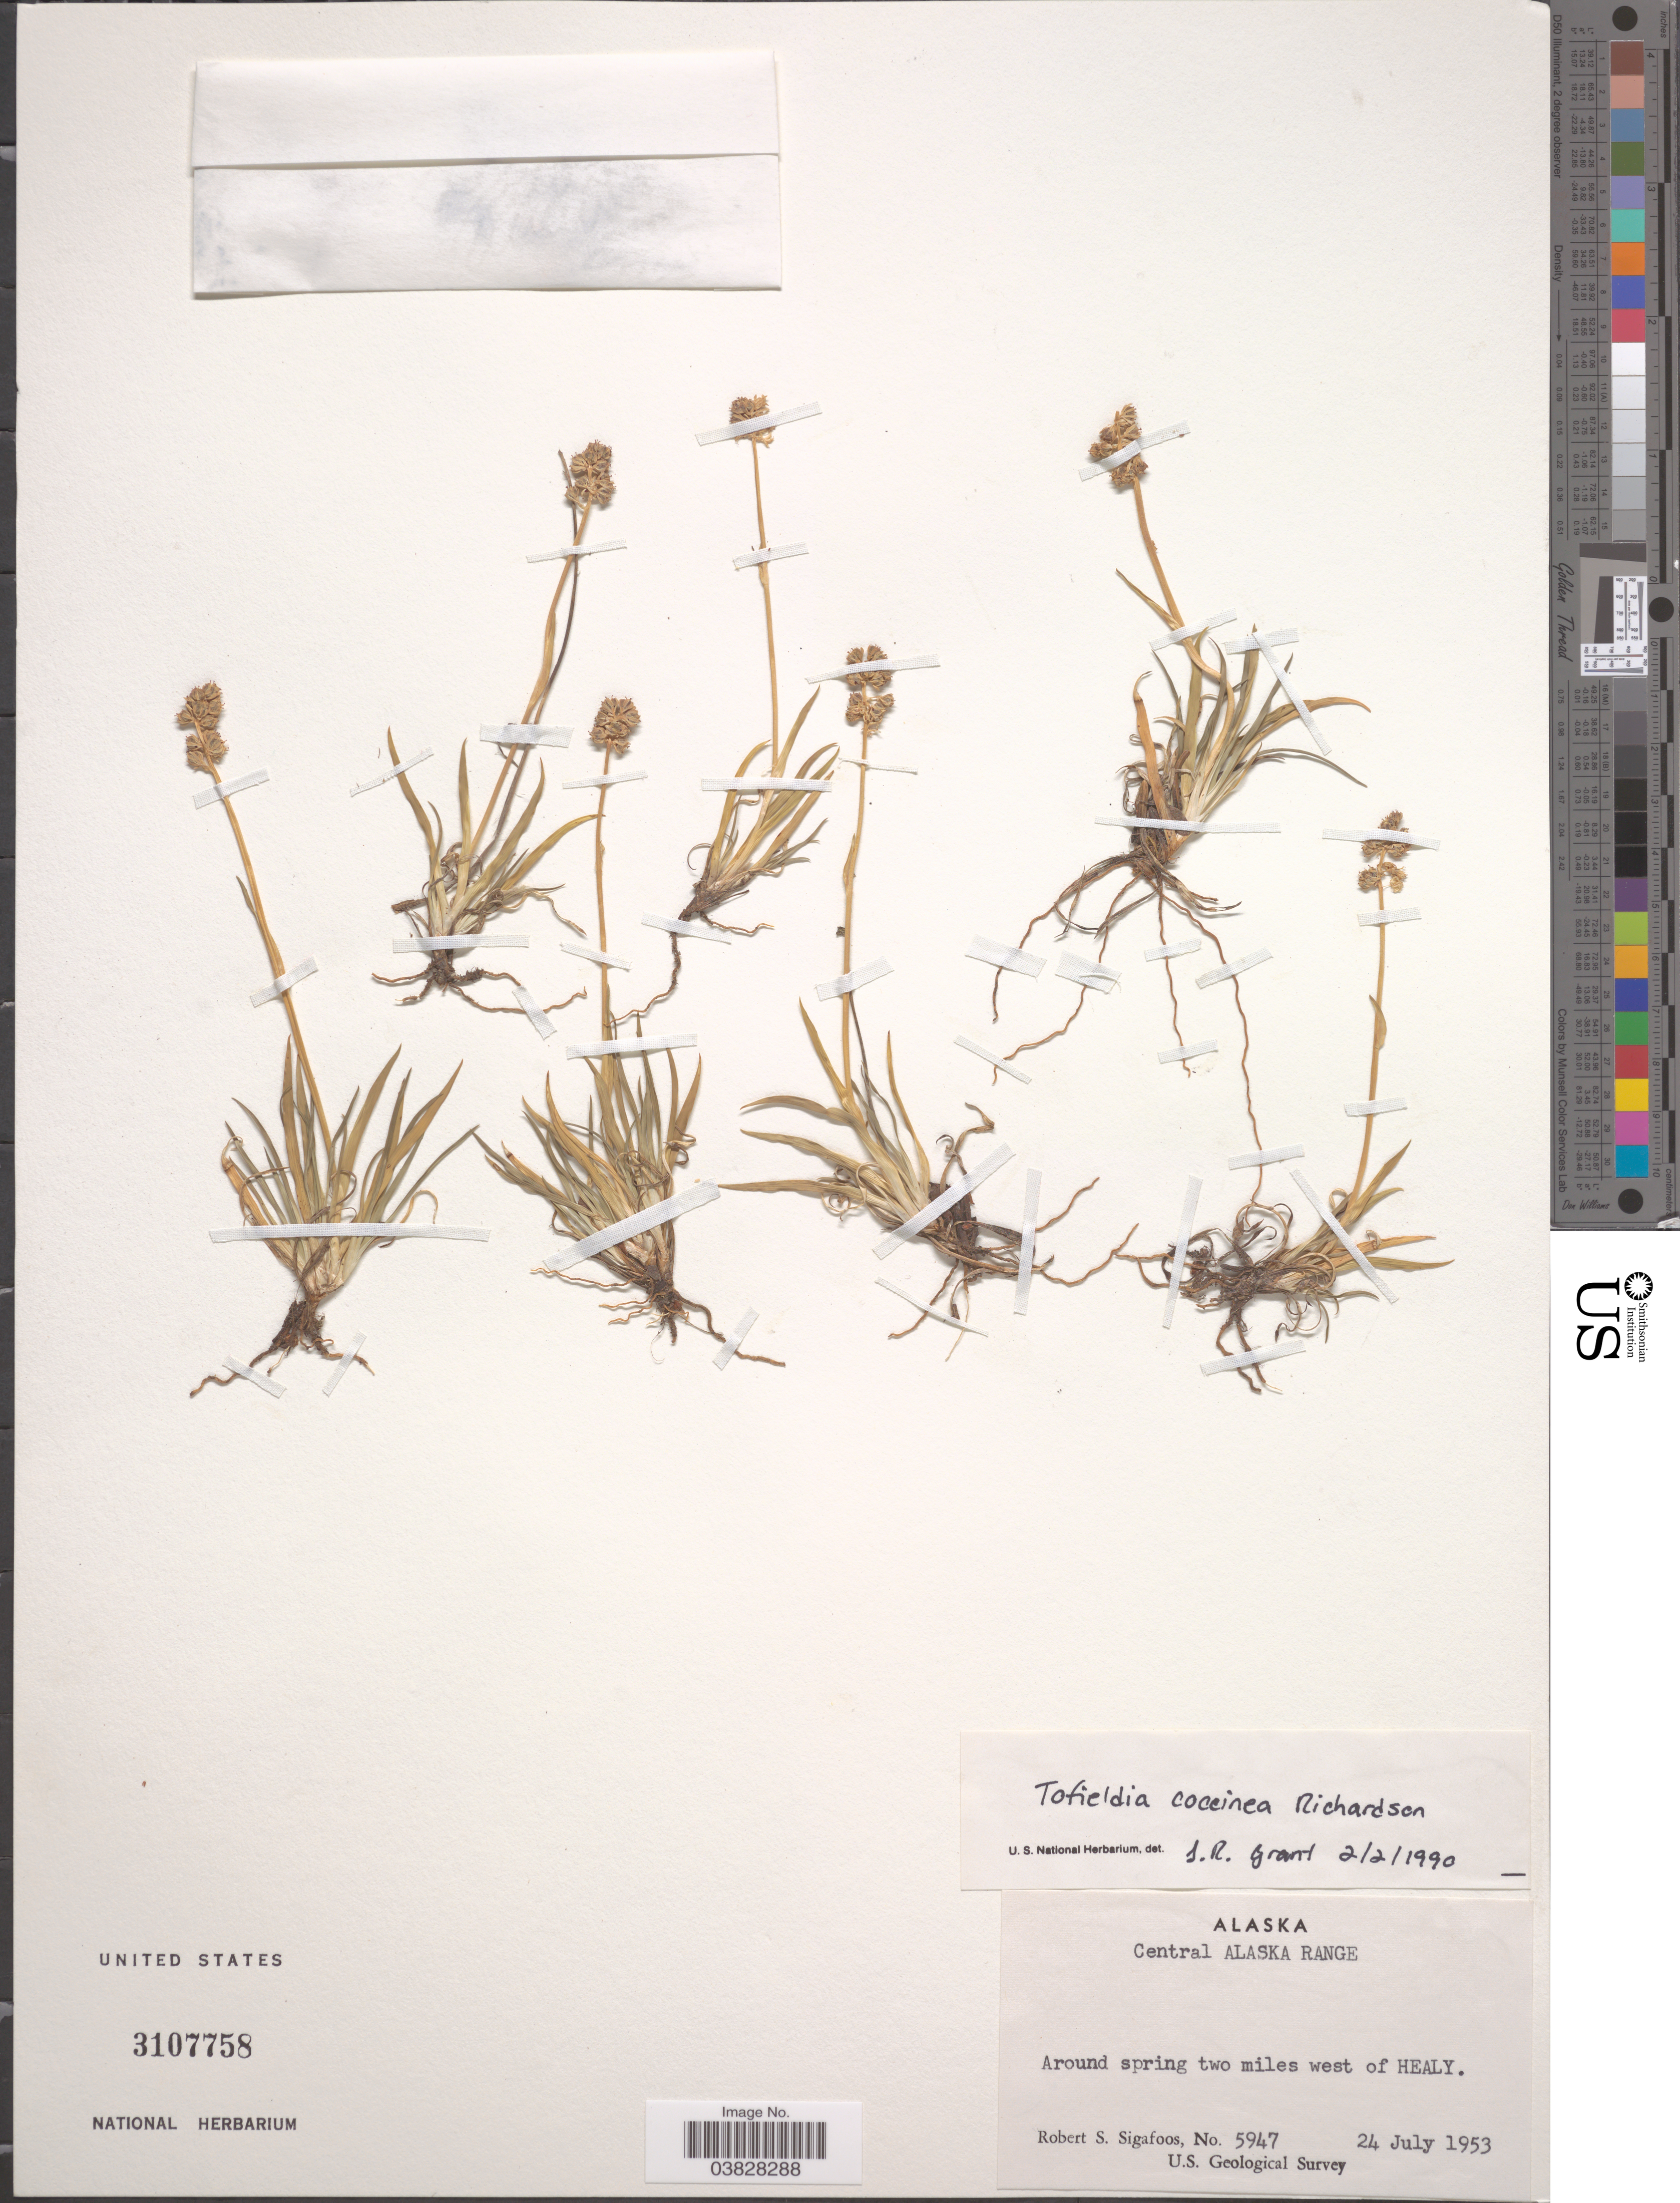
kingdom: Plantae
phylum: Tracheophyta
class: Liliopsida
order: Alismatales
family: Tofieldiaceae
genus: Tofieldia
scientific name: Tofieldia coccinea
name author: Richardson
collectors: R. Sigafoos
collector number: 5947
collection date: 1953-07-24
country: United States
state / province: Alaska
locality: Central Alaska Range. Around spring two miles west of Healy.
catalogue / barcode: US 3107758